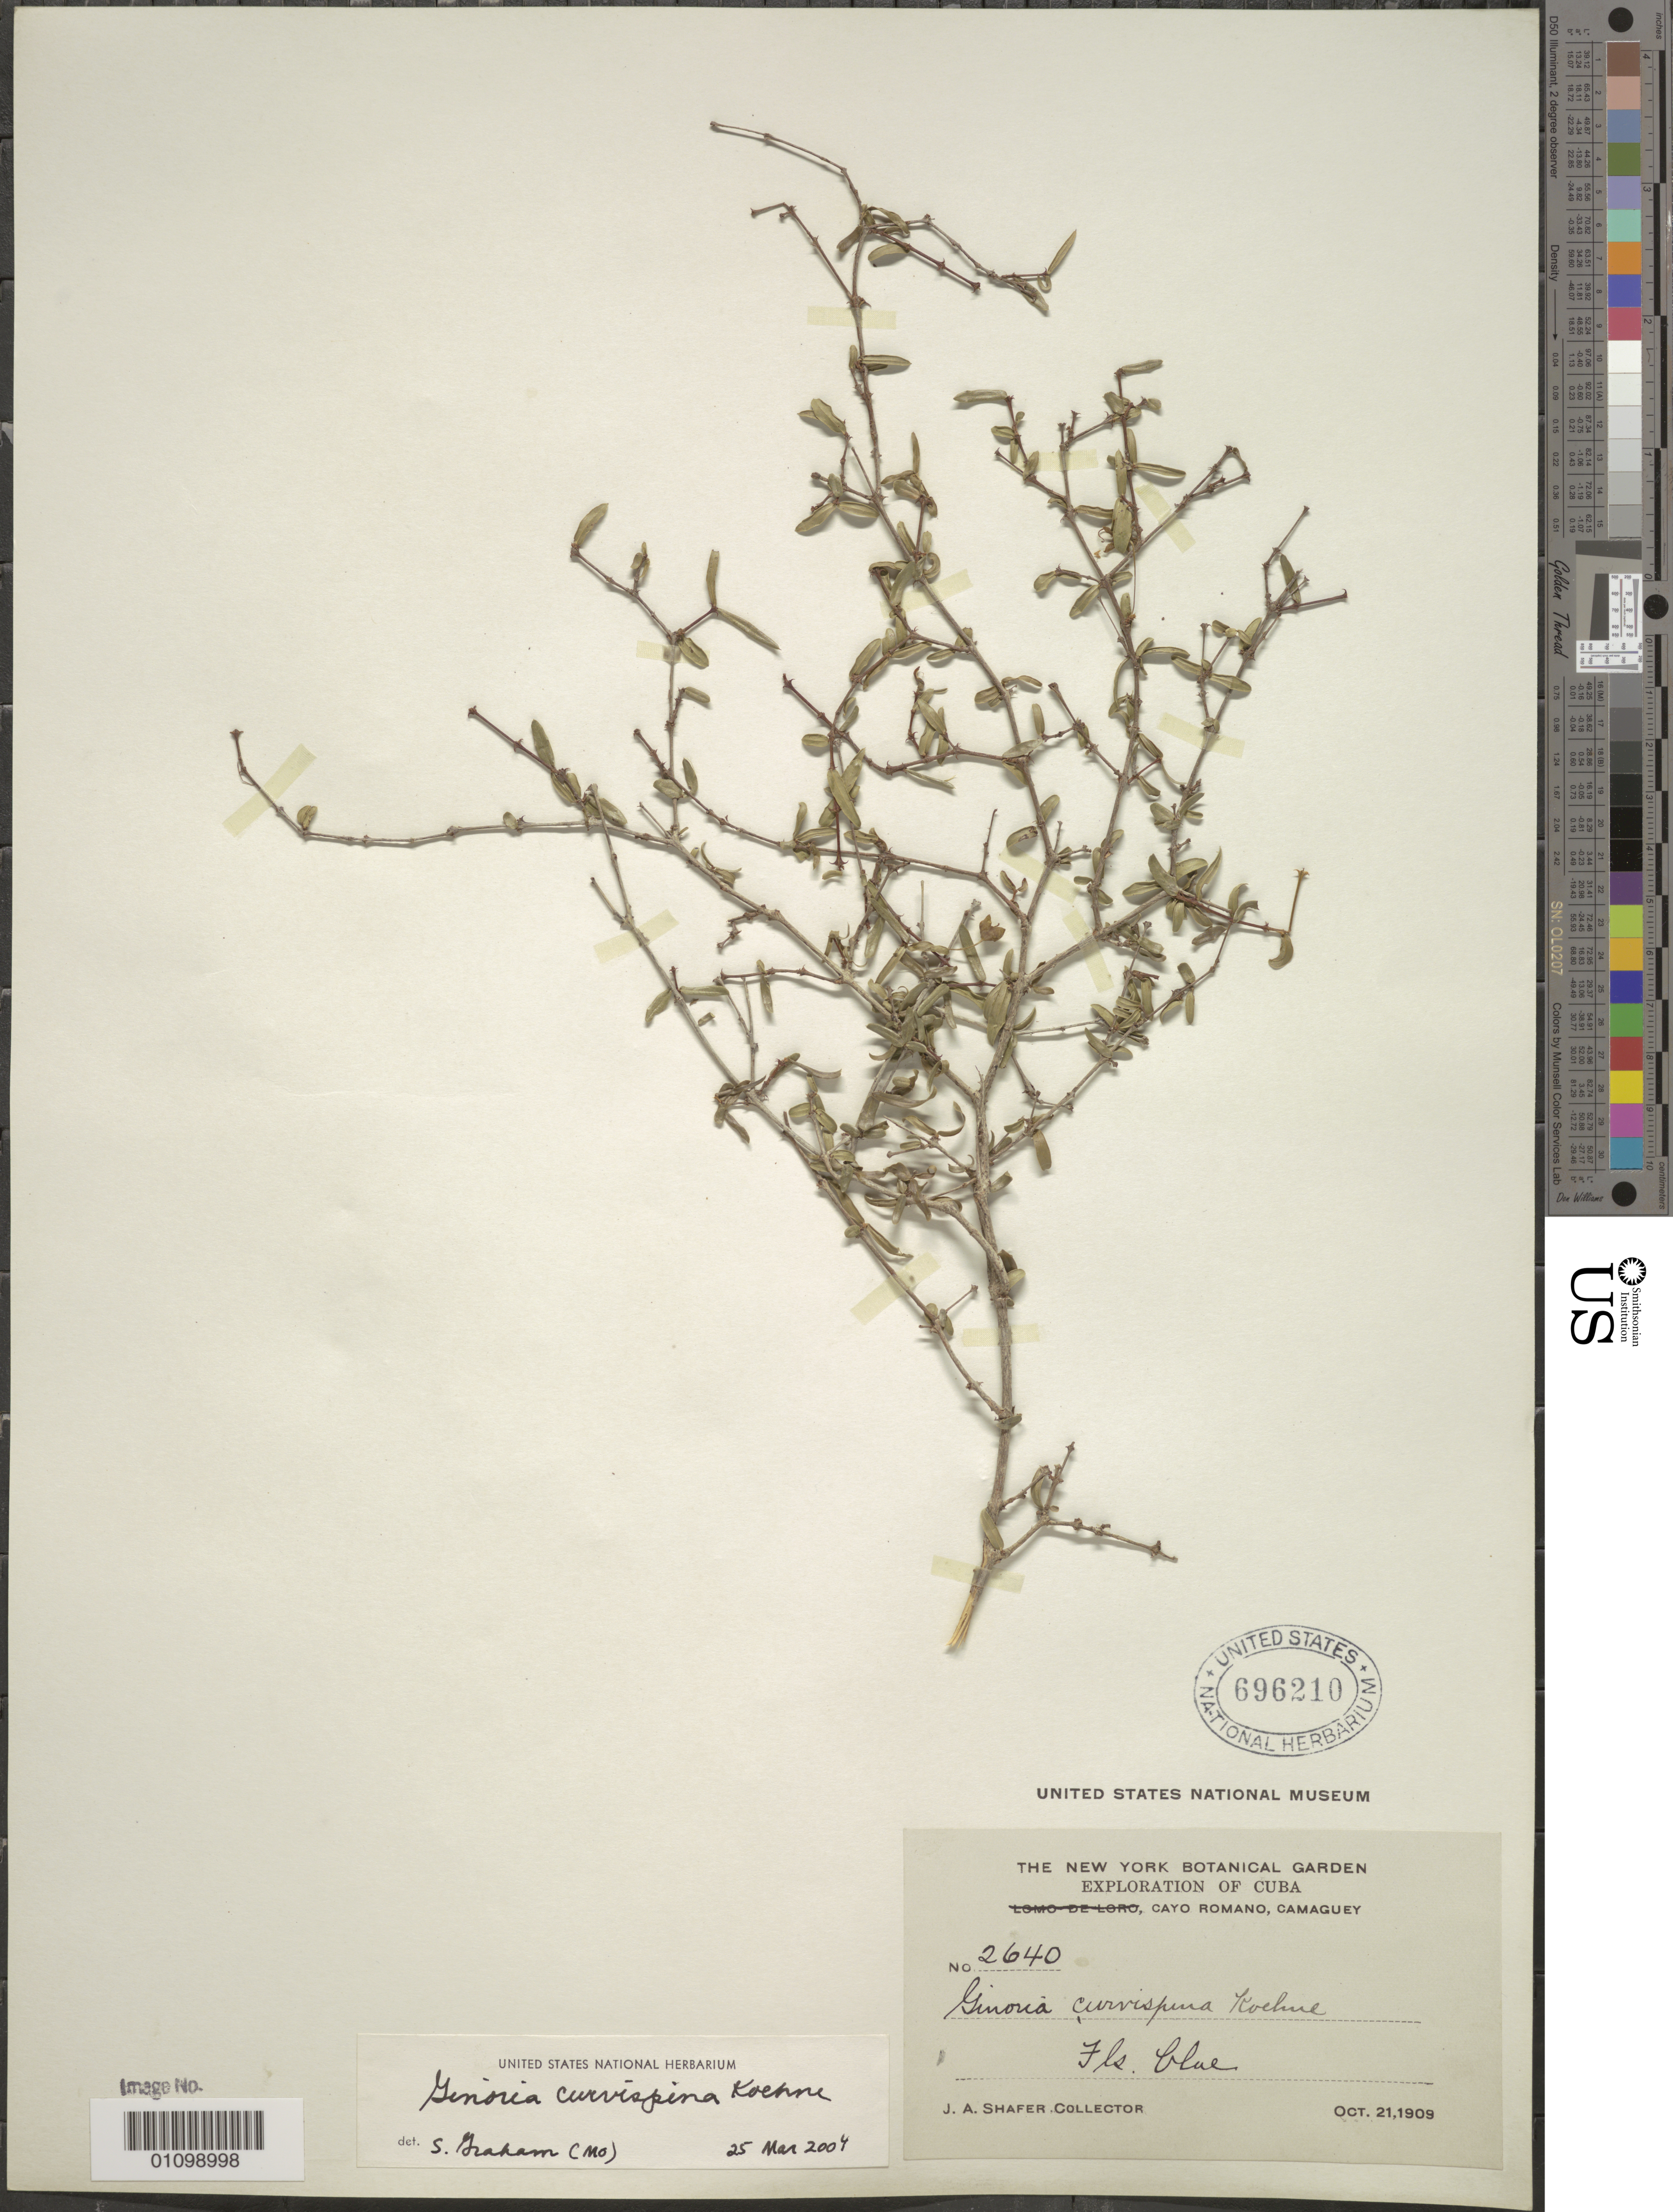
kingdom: Plantae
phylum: Tracheophyta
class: Magnoliopsida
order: Myrtales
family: Lythraceae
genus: Ginoria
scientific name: Ginoria curvispina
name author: Koehne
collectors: J. A. Shafer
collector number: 2640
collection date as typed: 21 Oct 1909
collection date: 1909-10-21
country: Cuba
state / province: Camagüey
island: Cuba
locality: Cayo Romano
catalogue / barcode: US 696210